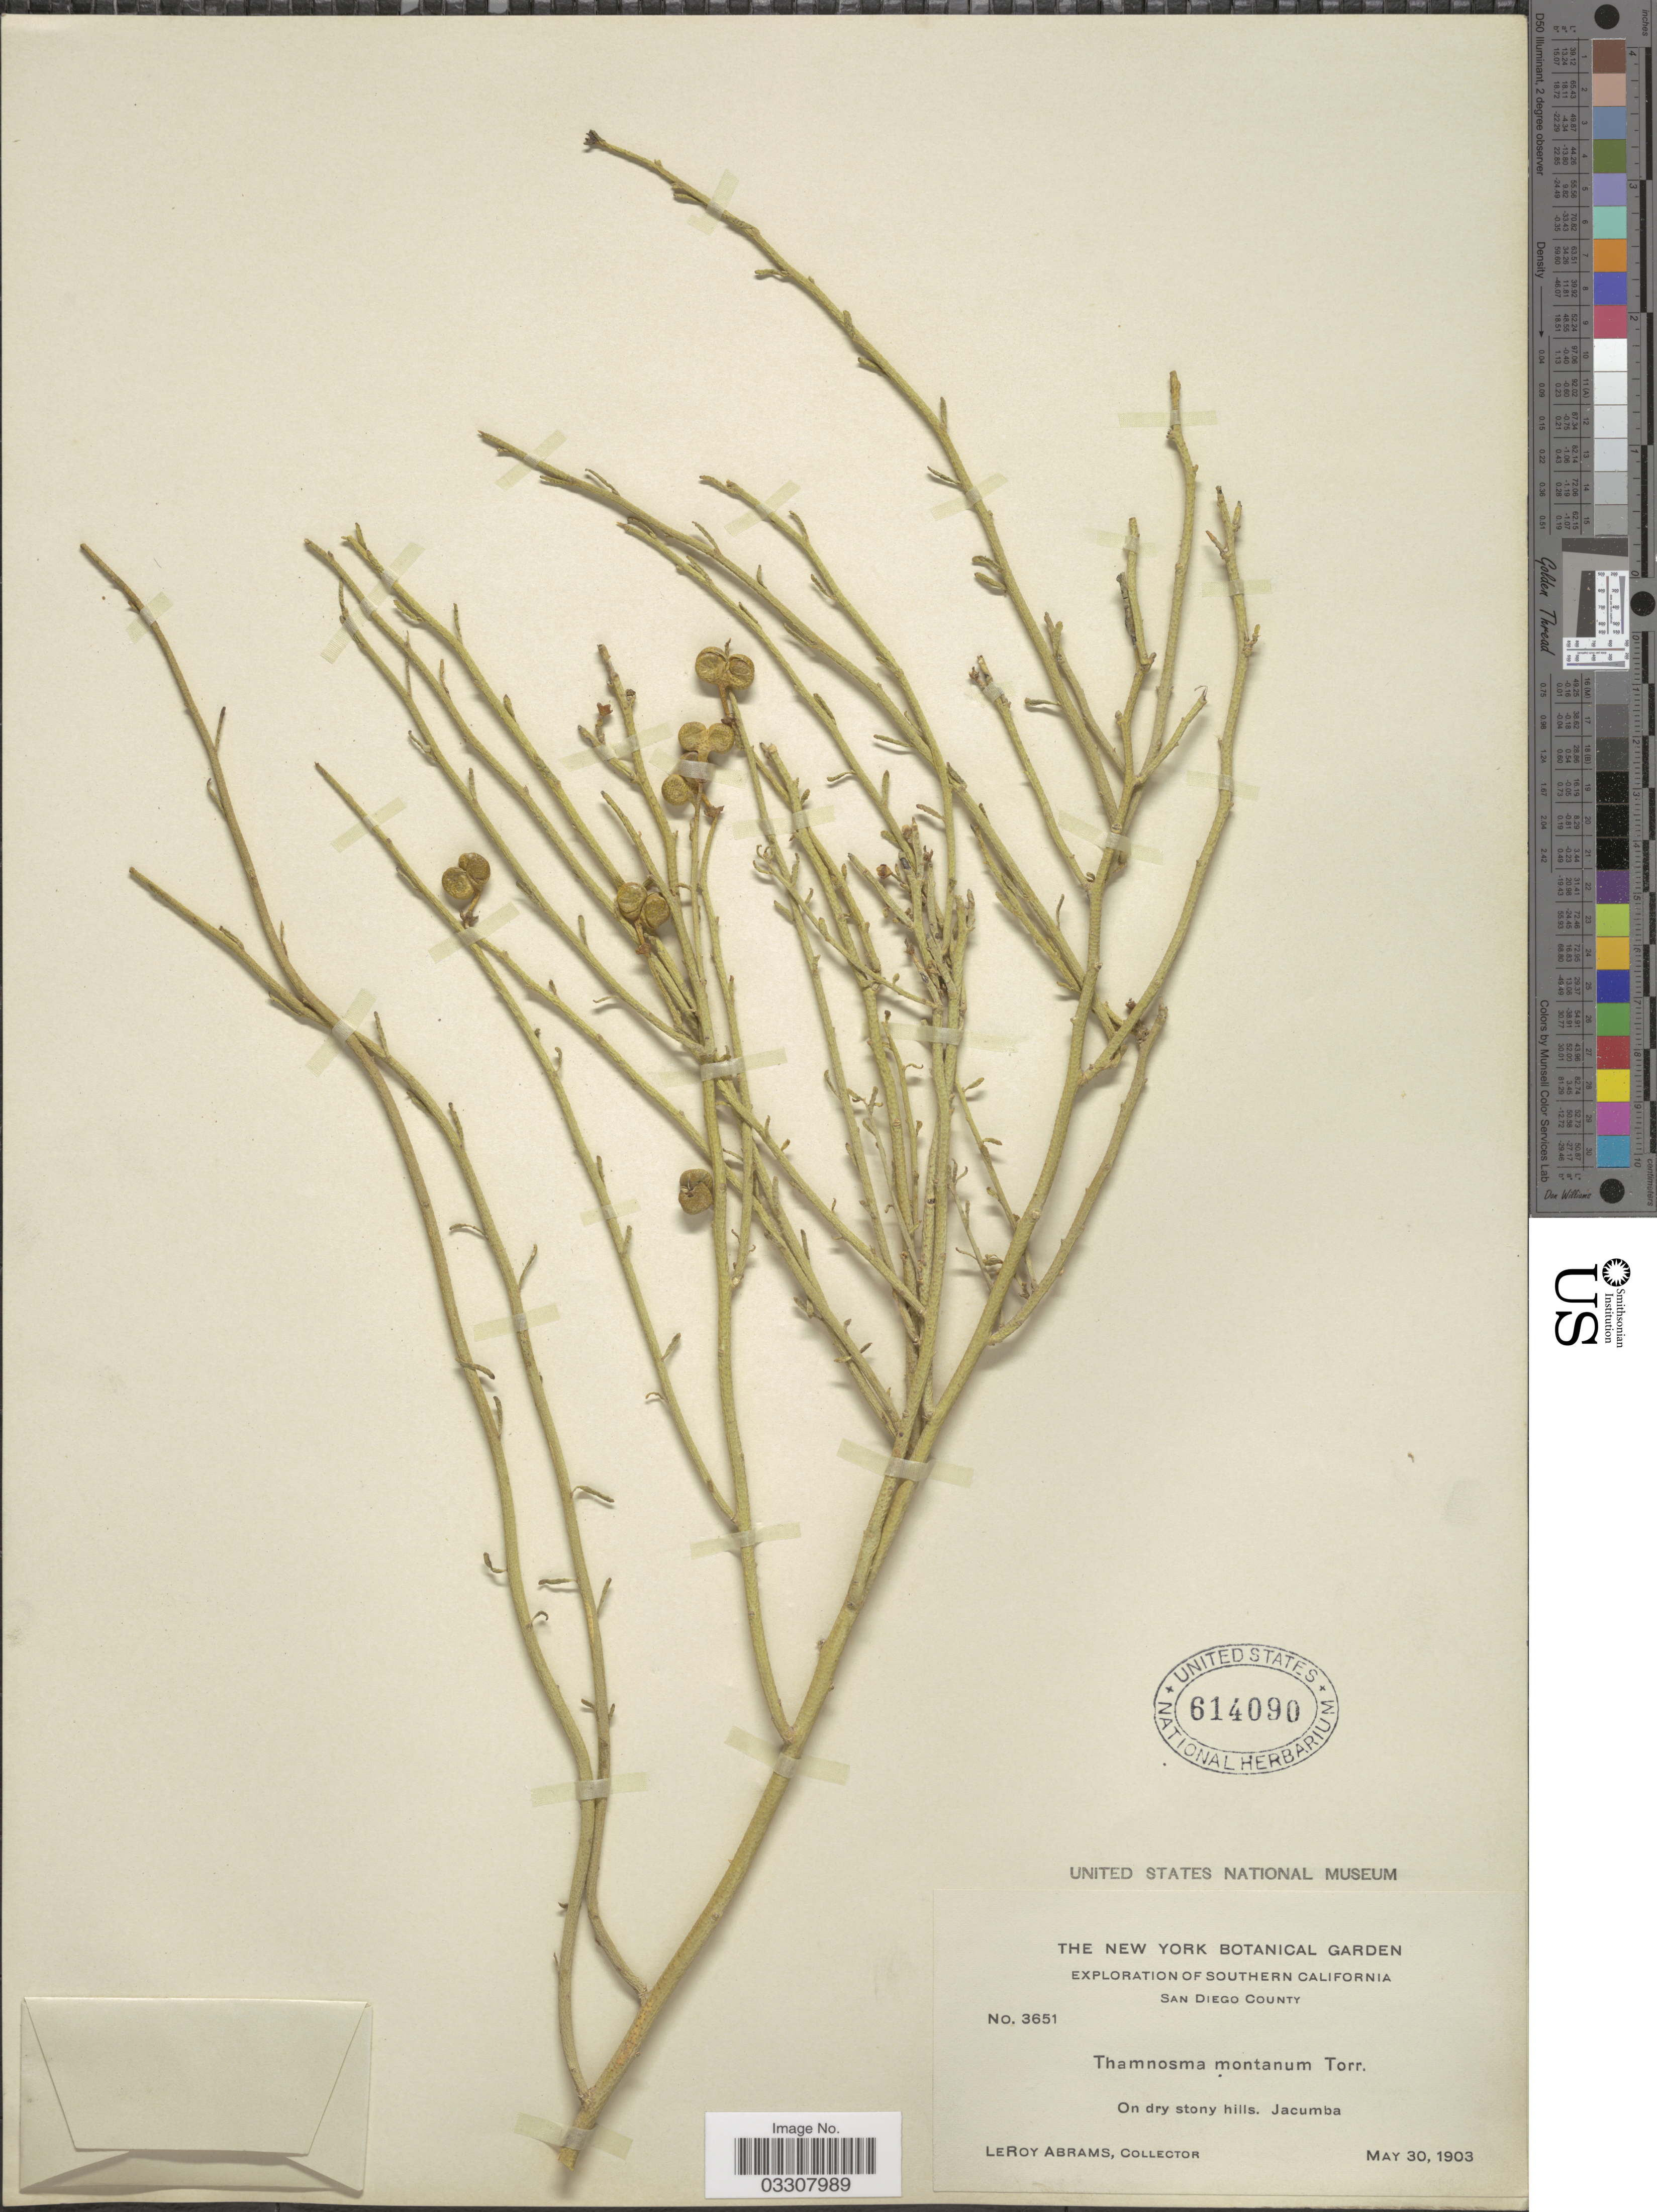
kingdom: Plantae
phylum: Tracheophyta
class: Magnoliopsida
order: Sapindales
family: Rutaceae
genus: Thamnosma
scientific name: Thamnosma montana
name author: Torr. & Frém.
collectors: L. Abrams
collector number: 3651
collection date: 1903-03-30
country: United States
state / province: California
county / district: San Diego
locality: Southern California, San Diego County. On dry stony hills, Jacumba.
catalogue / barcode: US 614090